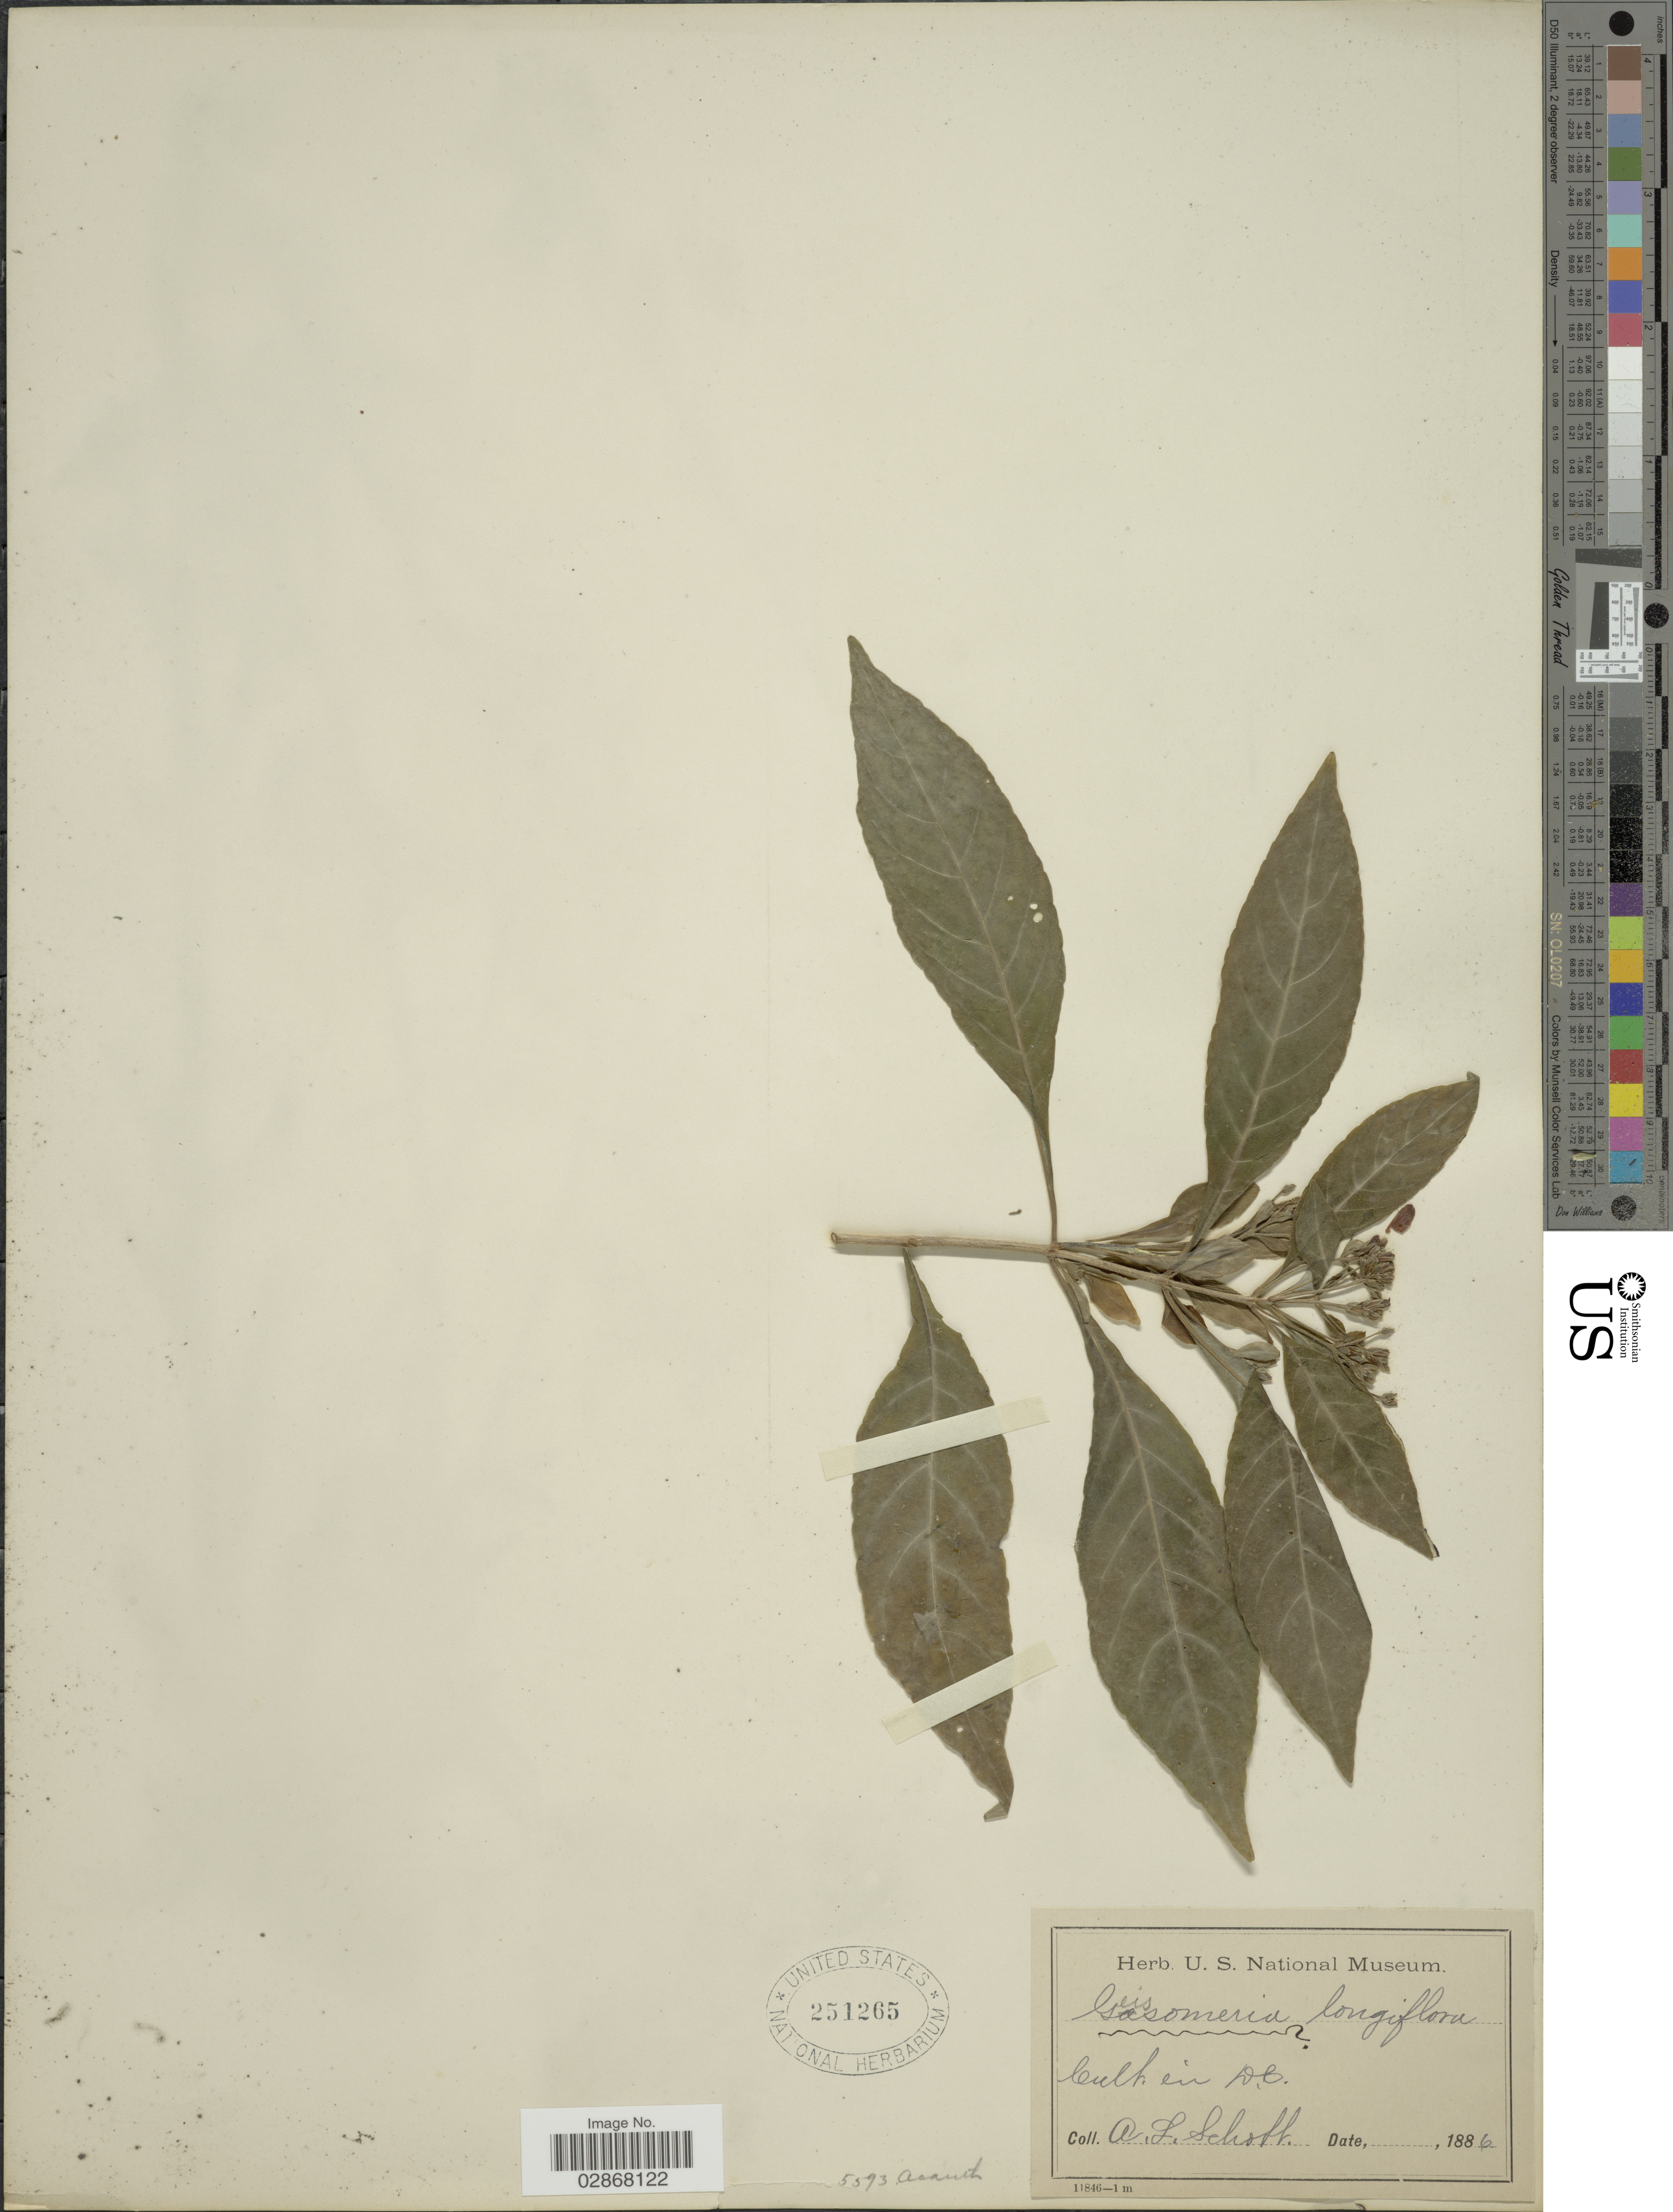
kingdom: Plantae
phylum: Tracheophyta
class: Magnoliopsida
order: Lamiales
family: Acanthaceae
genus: Geissomeria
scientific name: Geissomeria longiflora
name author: Lindl.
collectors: A. F. Schott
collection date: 1886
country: United States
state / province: District of Columbia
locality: In D.C.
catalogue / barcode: US 251265